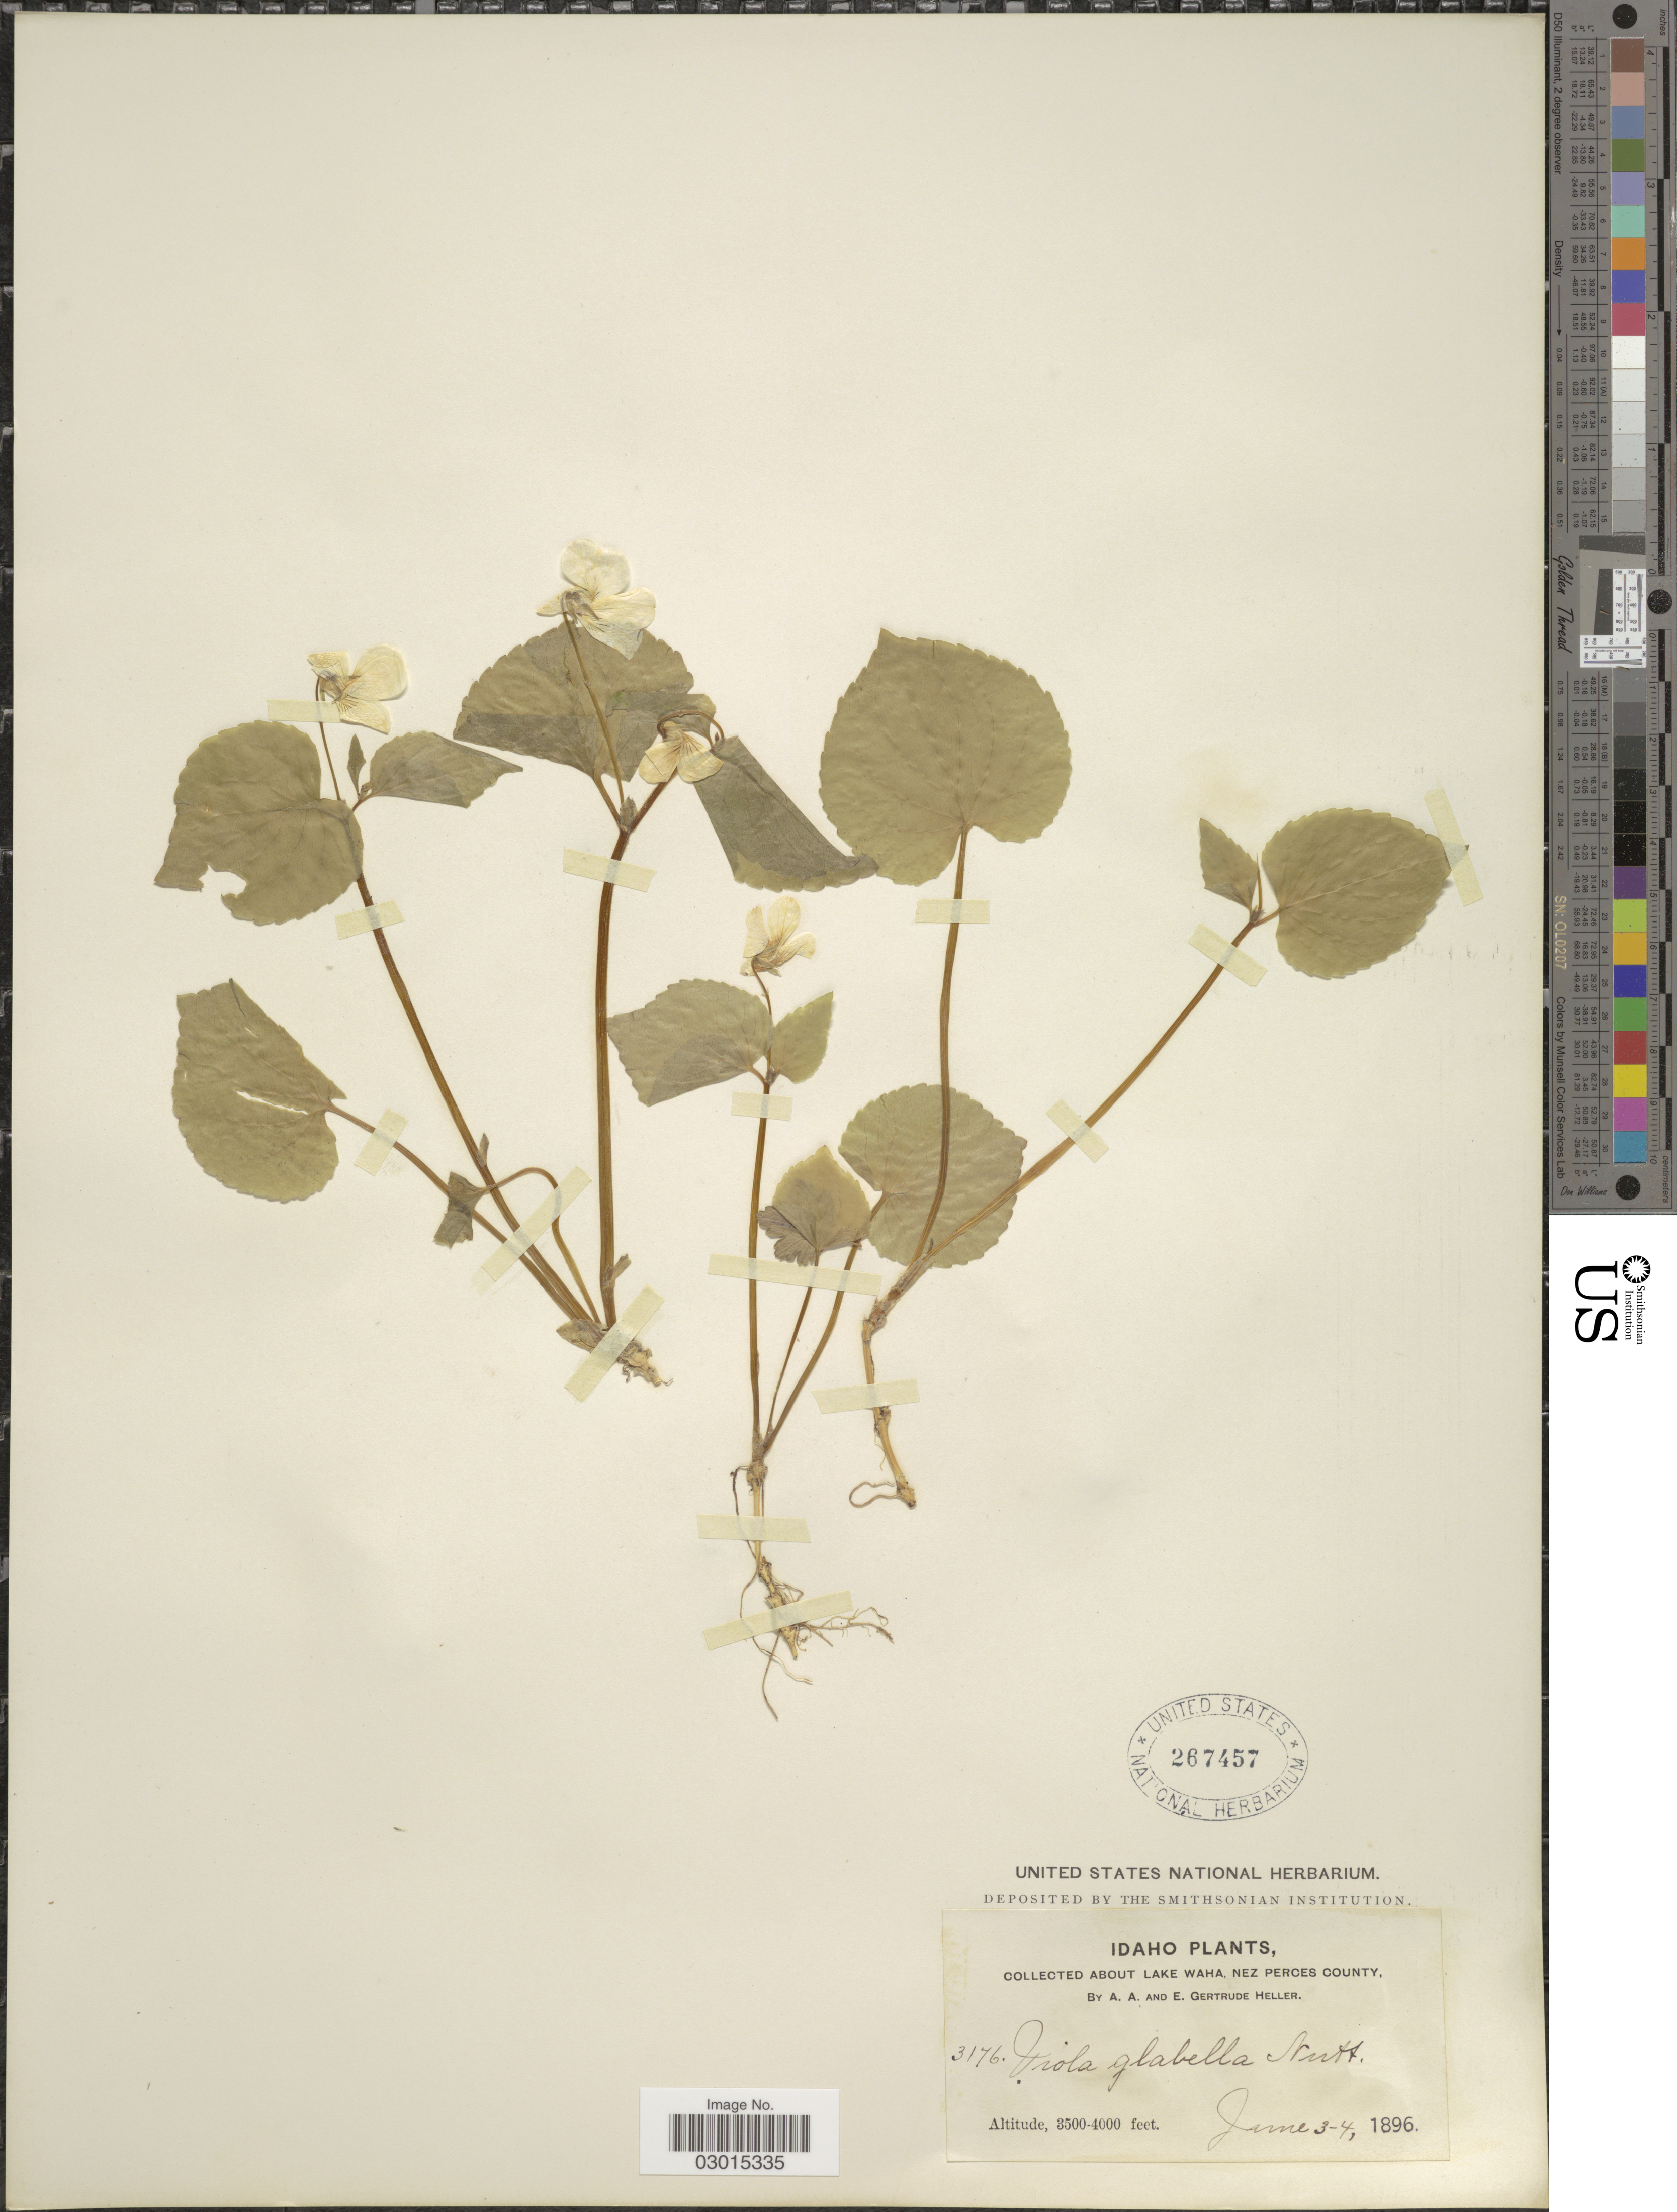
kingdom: Plantae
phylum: Tracheophyta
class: Magnoliopsida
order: Malpighiales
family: Violaceae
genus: Viola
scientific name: Viola glabella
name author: Nutt.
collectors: A. A. Heller & E. G. Heller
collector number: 3176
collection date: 1896-06-03/1896-06-04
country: United States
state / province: Idaho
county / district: Nez Perce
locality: Collected about Lake Waha, Nez Perces County.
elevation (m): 1067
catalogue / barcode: US 267457